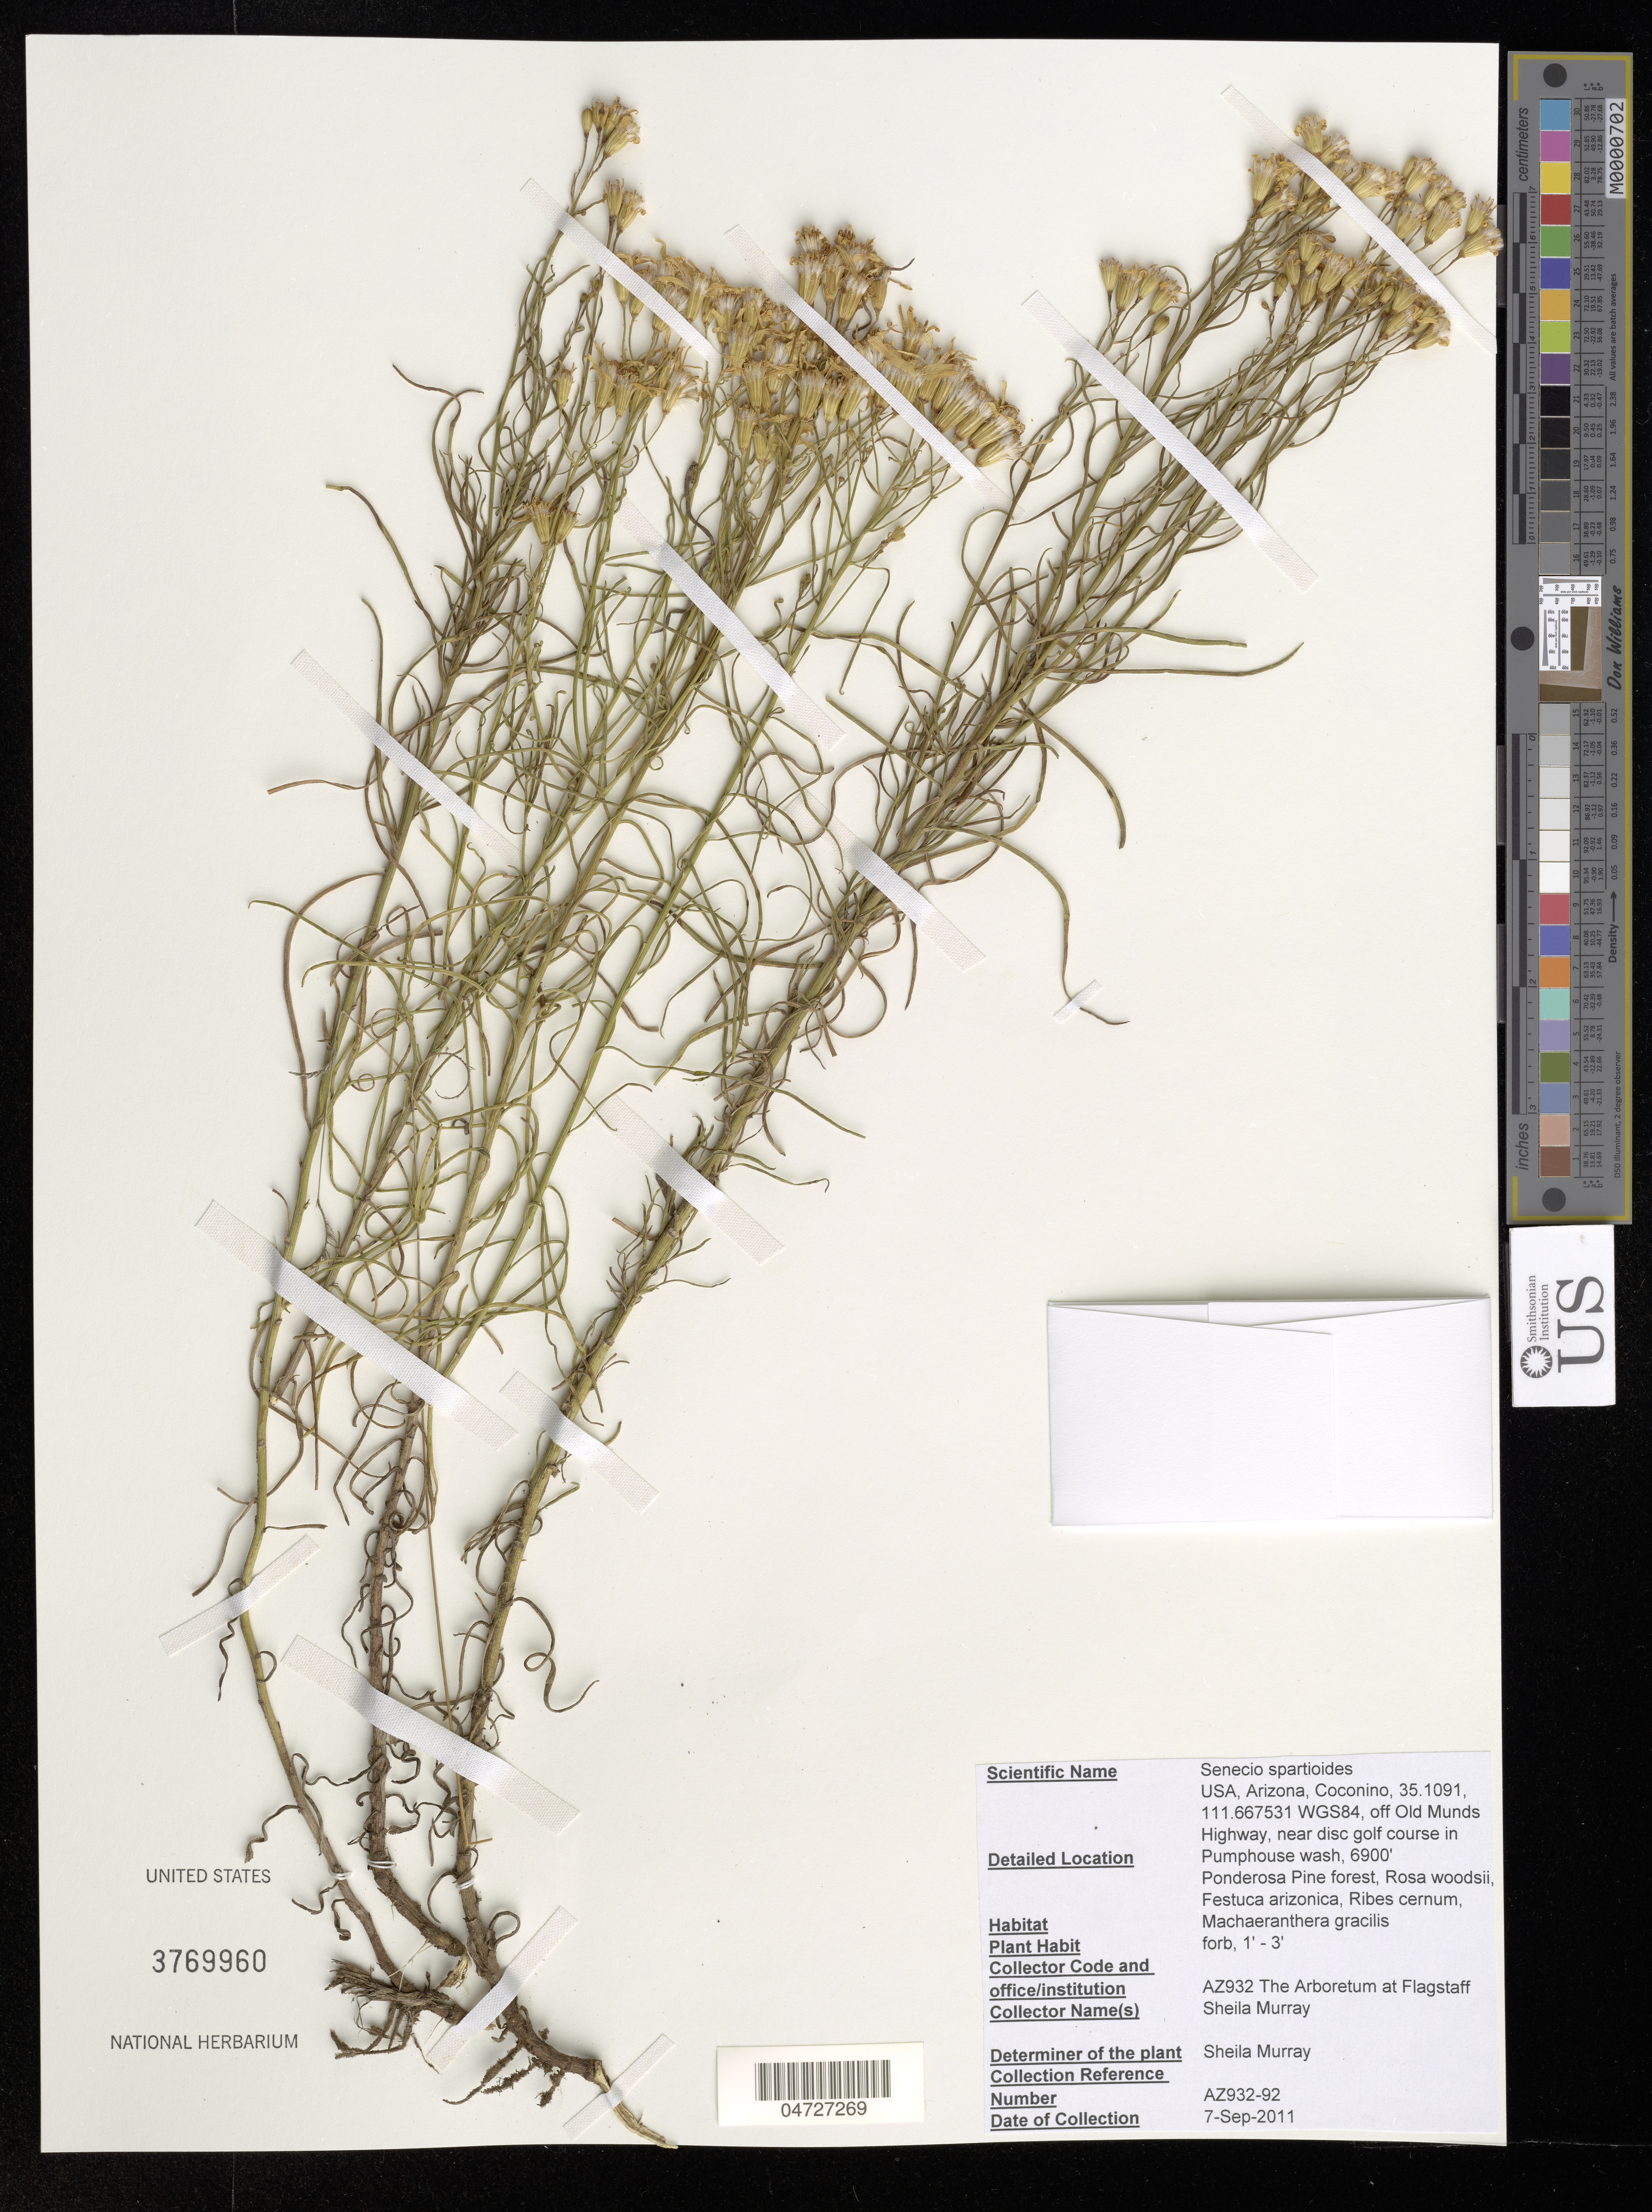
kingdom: Plantae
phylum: Tracheophyta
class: Magnoliopsida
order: Asterales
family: Asteraceae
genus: Senecio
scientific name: Senecio spartioides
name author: Torr. & A. Gray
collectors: S. Murray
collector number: AZ932-92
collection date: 2011-09-07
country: United States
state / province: Arizona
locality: Coconino, off Old Munds Highway, near disc golf course in Pumphouse wash.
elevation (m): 2103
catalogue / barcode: US 3769960